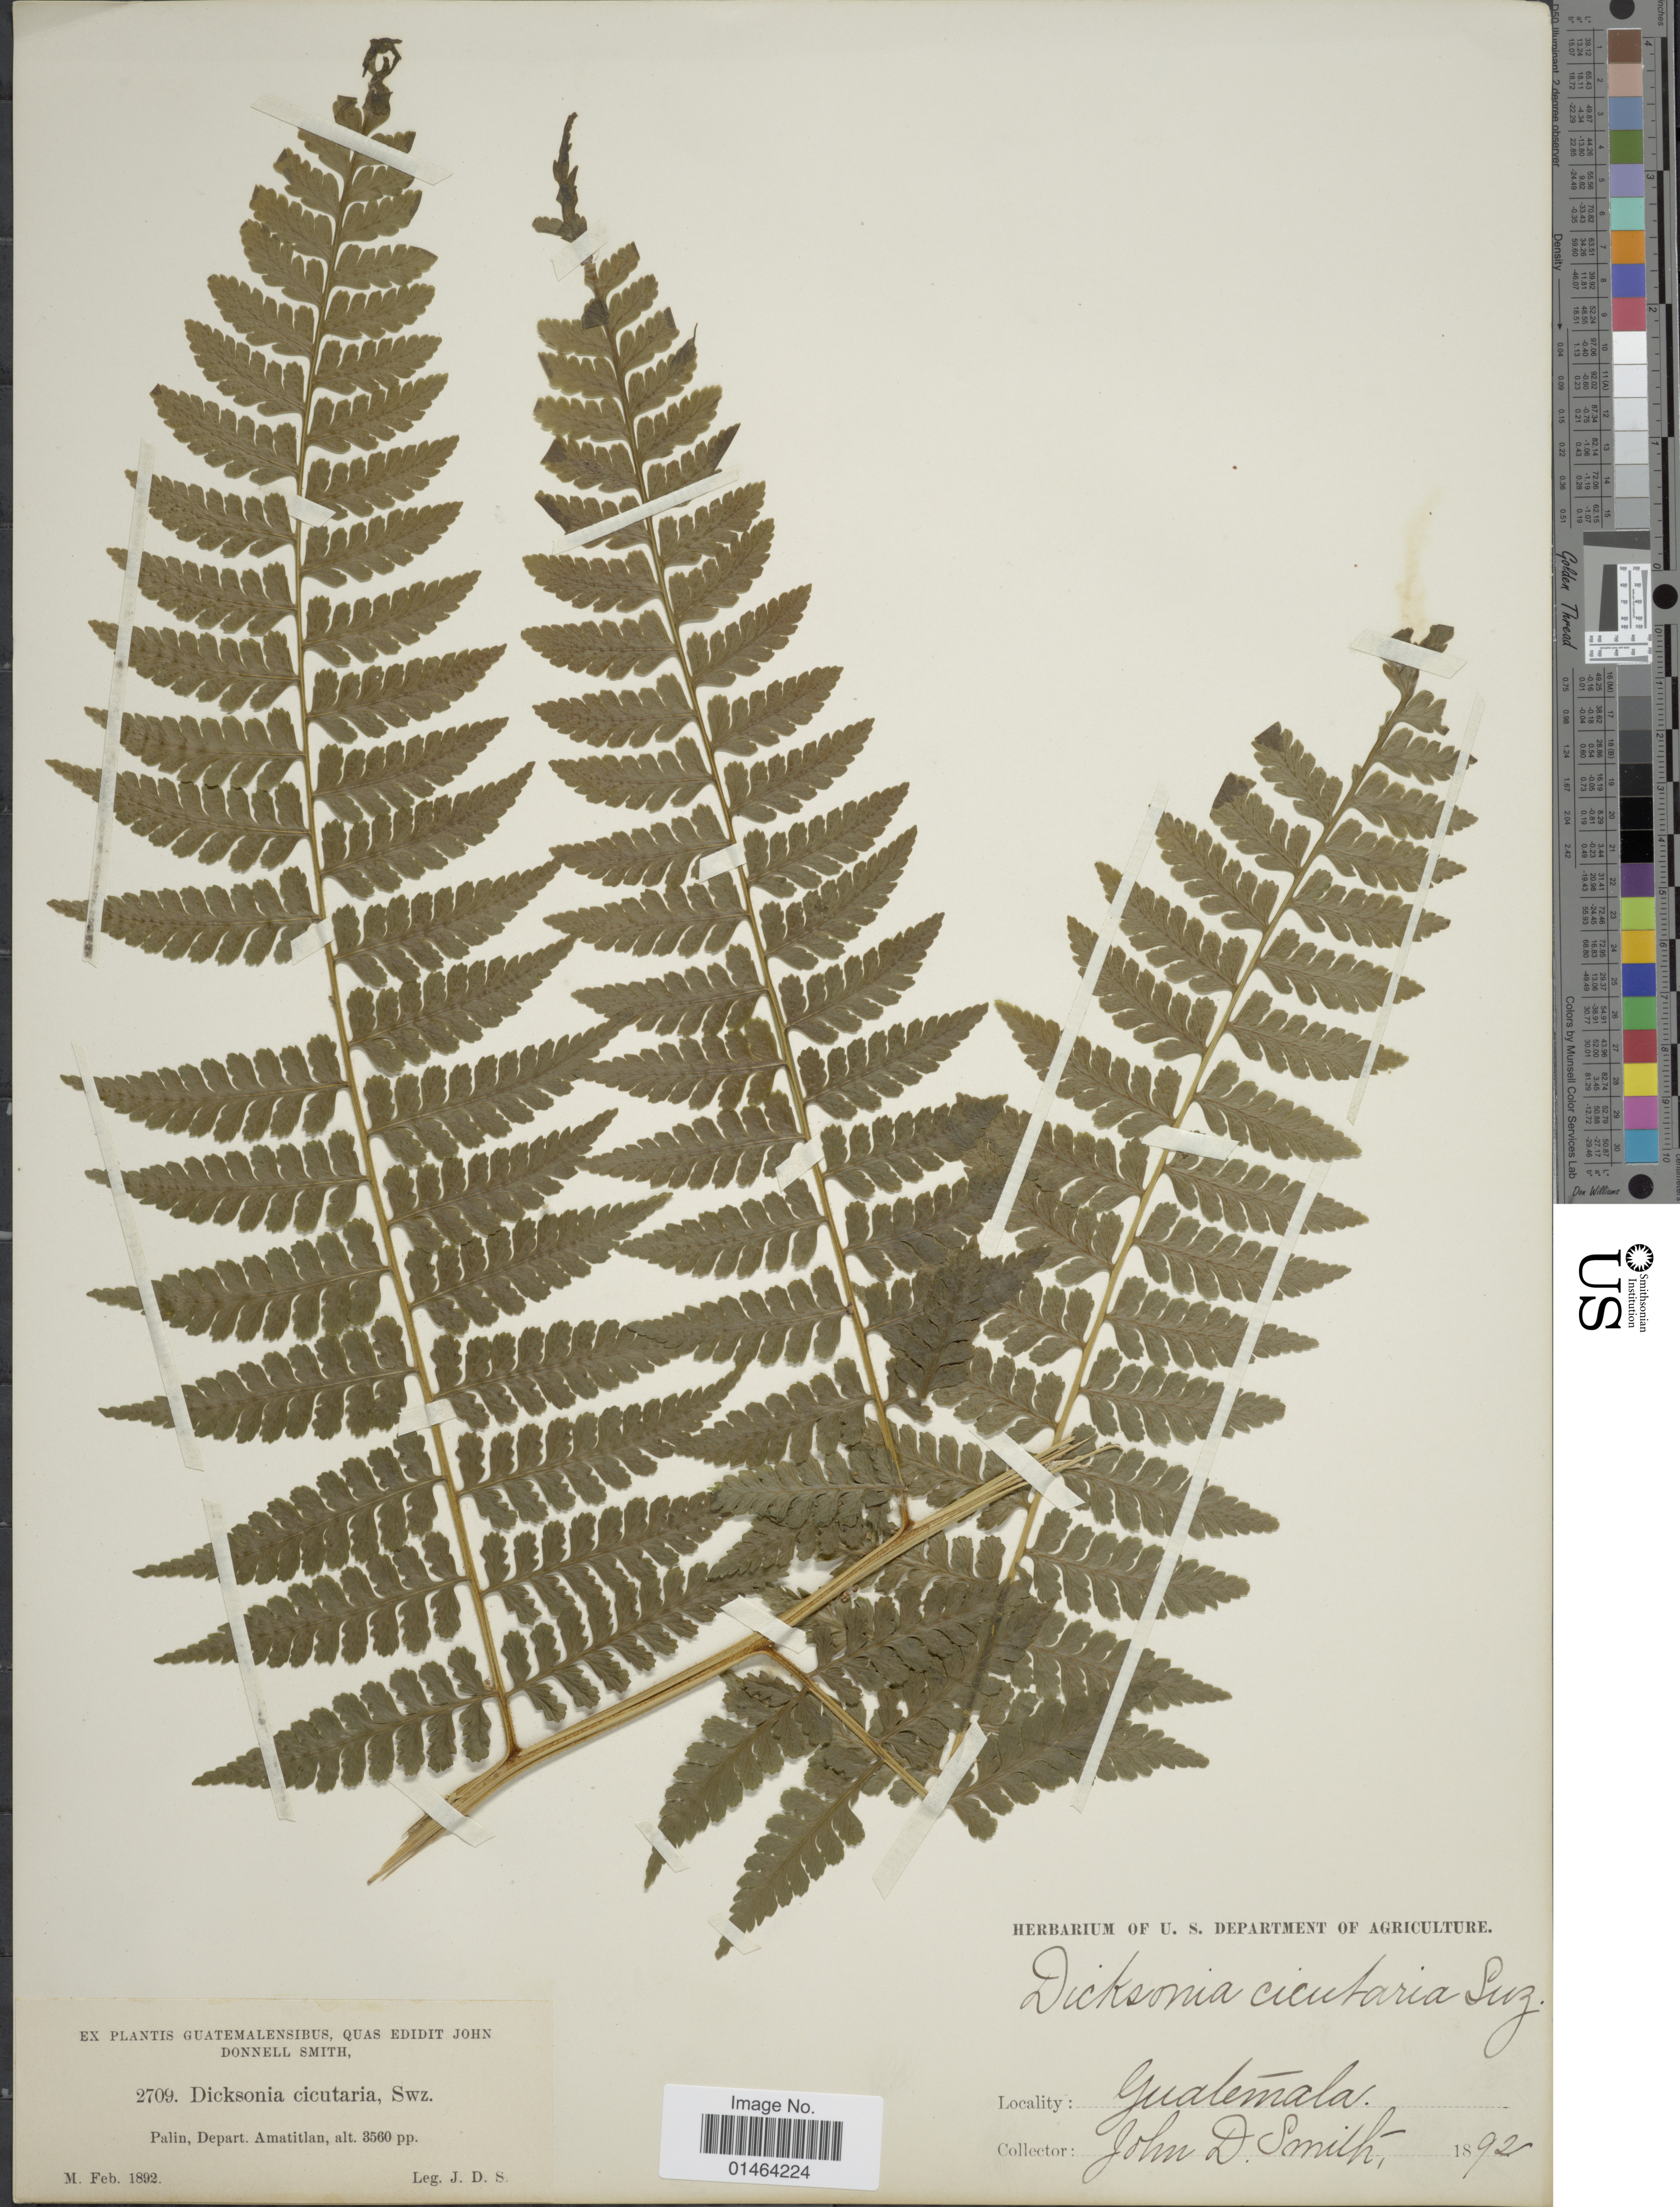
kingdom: Plantae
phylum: Tracheophyta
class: Polypodiopsida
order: Polypodiales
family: Dennstaedtiaceae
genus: Dennstaedtia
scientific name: Dennstaedtia globulifera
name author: (Poir.) Hieron.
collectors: J. Donnell Smith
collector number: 2709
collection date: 1892-02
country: Guatemala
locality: Palin, Depart. Amatitlan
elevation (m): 1085